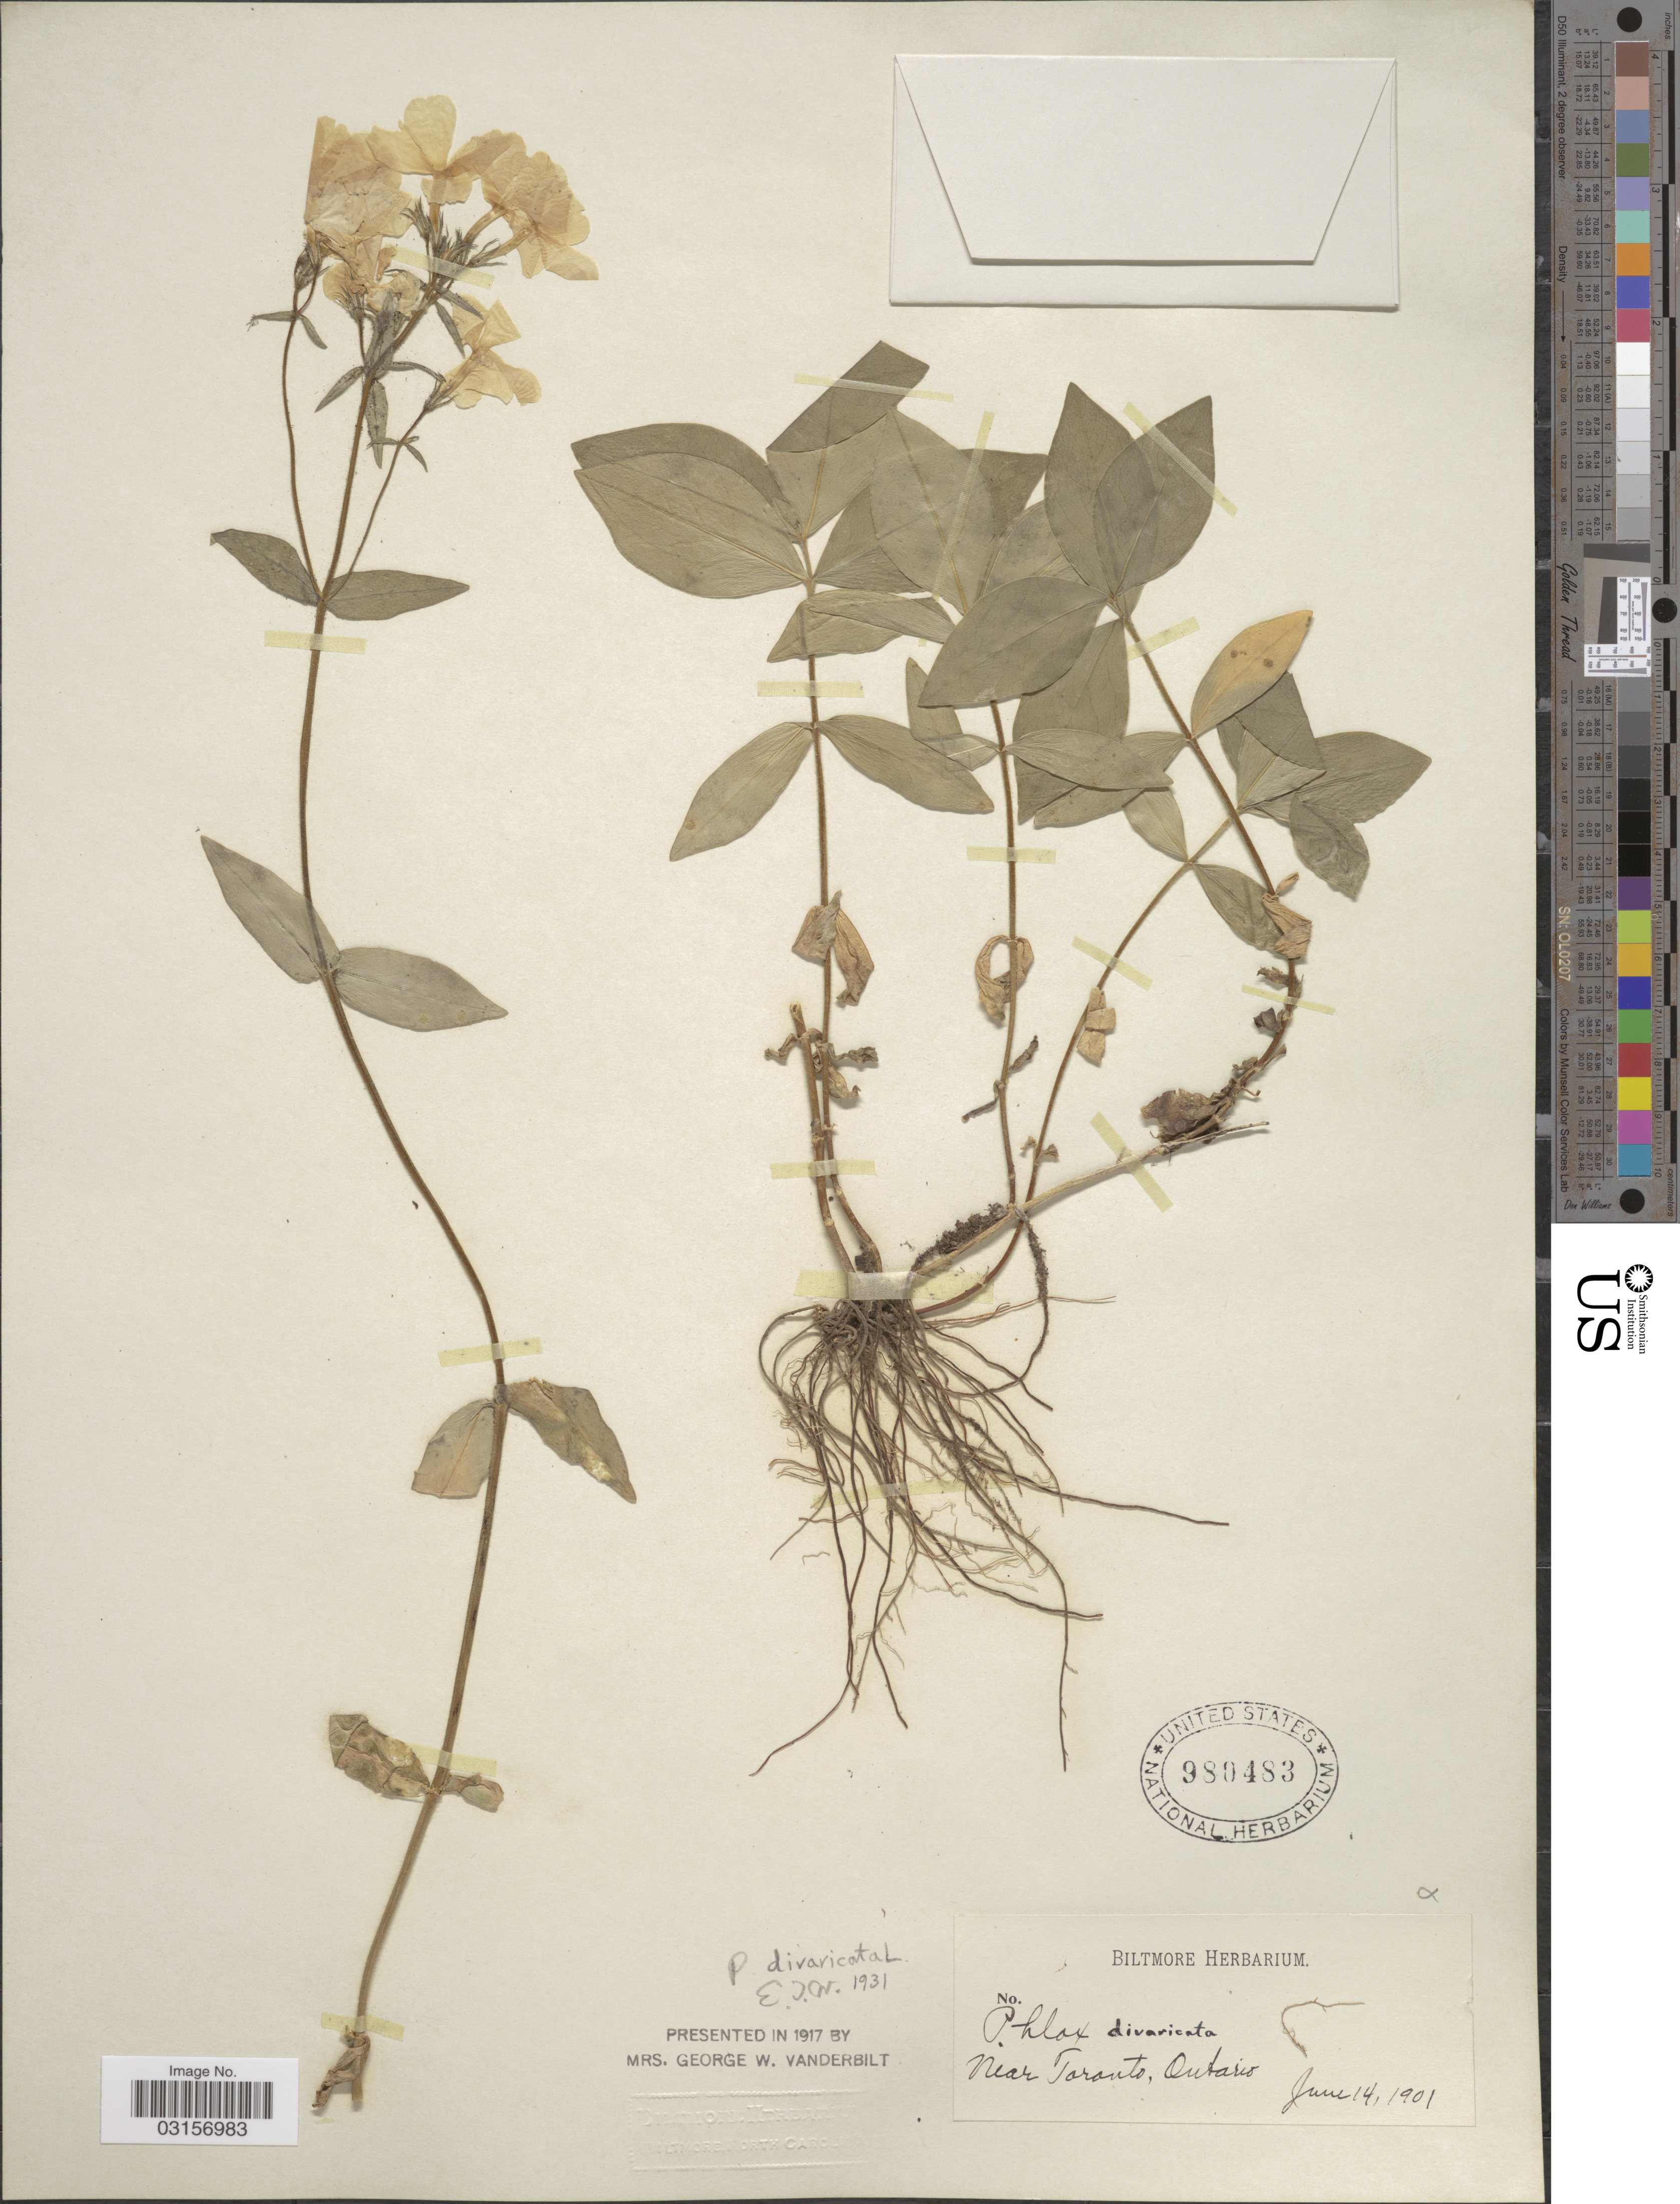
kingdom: Plantae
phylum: Tracheophyta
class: Magnoliopsida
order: Ericales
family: Polemoniaceae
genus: Phlox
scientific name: Phlox divaricata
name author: L.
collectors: ex herb. Biltmore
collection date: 1901-06-14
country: Canada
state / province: Ontario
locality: Near Toronto.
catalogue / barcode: US 980483